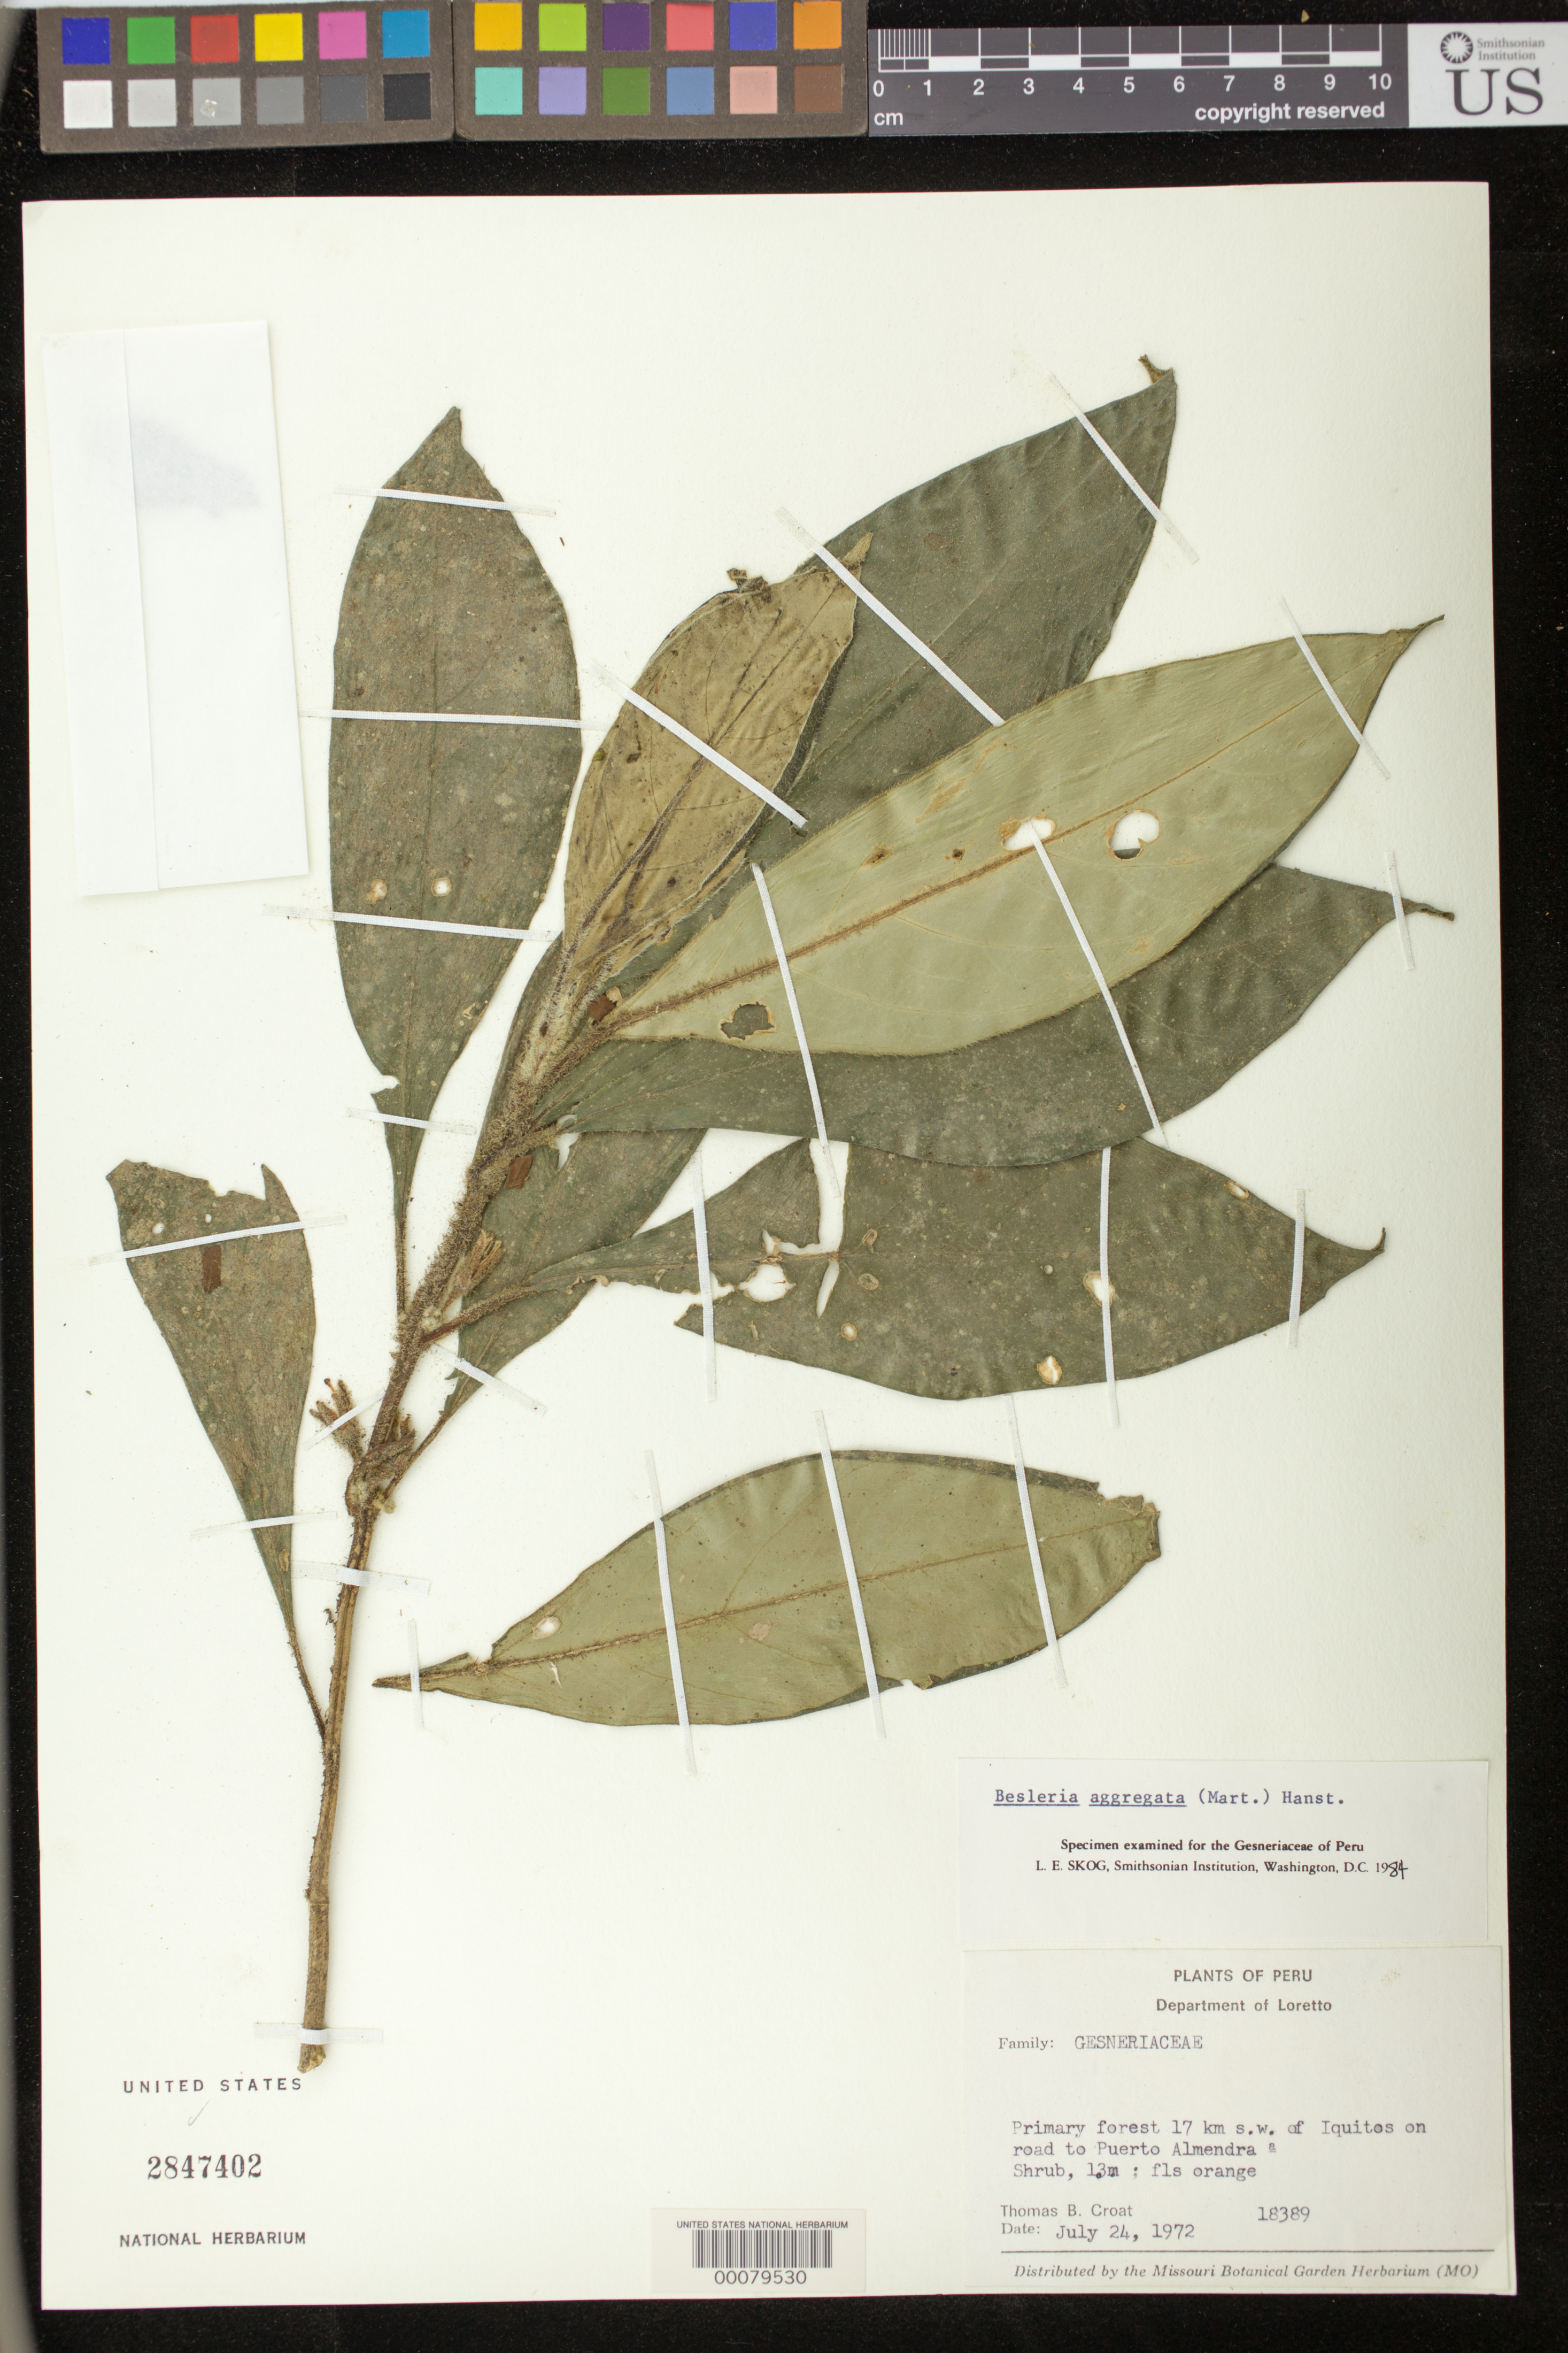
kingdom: Plantae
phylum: Tracheophyta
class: Magnoliopsida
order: Lamiales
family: Gesneriaceae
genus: Besleria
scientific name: Besleria aggregata var. aggregata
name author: (Mart.) Hanst.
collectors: T. B. Croat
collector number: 18389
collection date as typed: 24 Jul 1972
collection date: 1972-07-24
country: Peru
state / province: Loreto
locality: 17 km SW of Iquitos on road to Puerto Almendra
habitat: Primary forest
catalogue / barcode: US 2847402